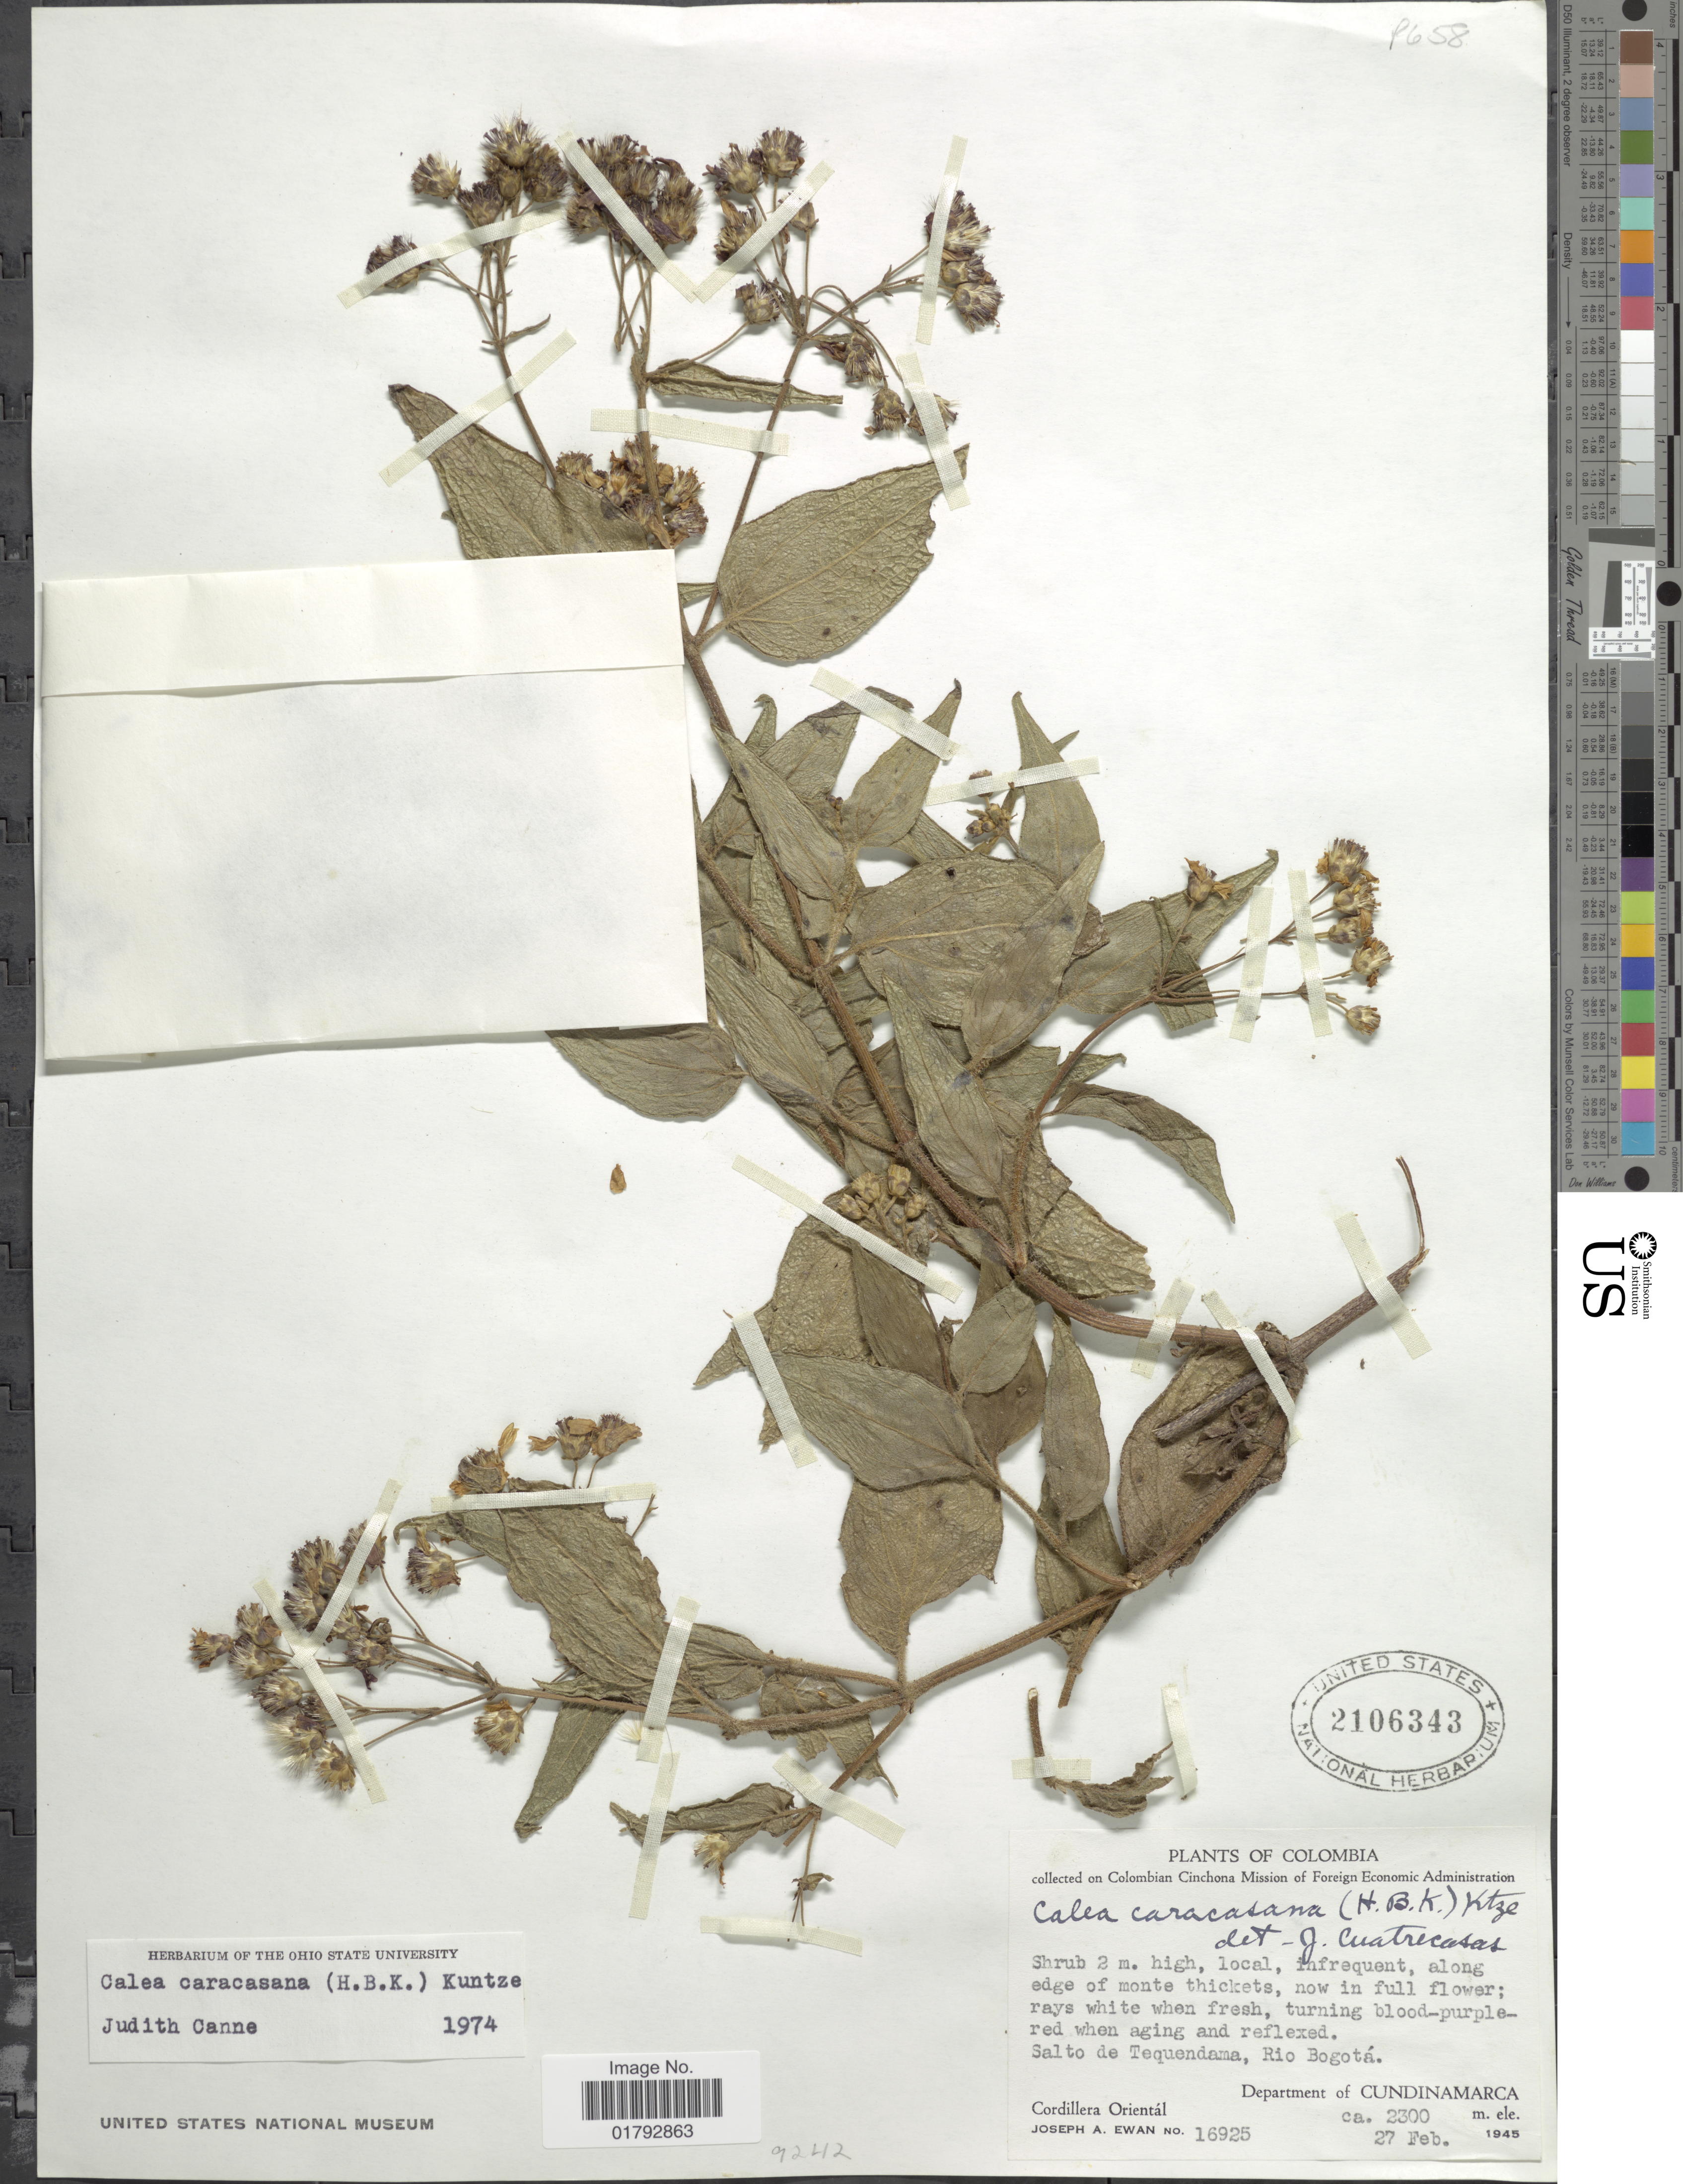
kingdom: Plantae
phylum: Tracheophyta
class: Magnoliopsida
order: Asterales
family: Asteraceae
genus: Alloispermum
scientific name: Alloispermum caracasanum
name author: (Kunth) H. Rob.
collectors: J. A. Ewan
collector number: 16925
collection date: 1945-02-27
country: Colombia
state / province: Cundinamarca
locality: Salto de Tequendama, Rio Bogota. Department of Cundinamarca. Cordillera Oriental.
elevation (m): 2300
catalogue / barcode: US 2106343